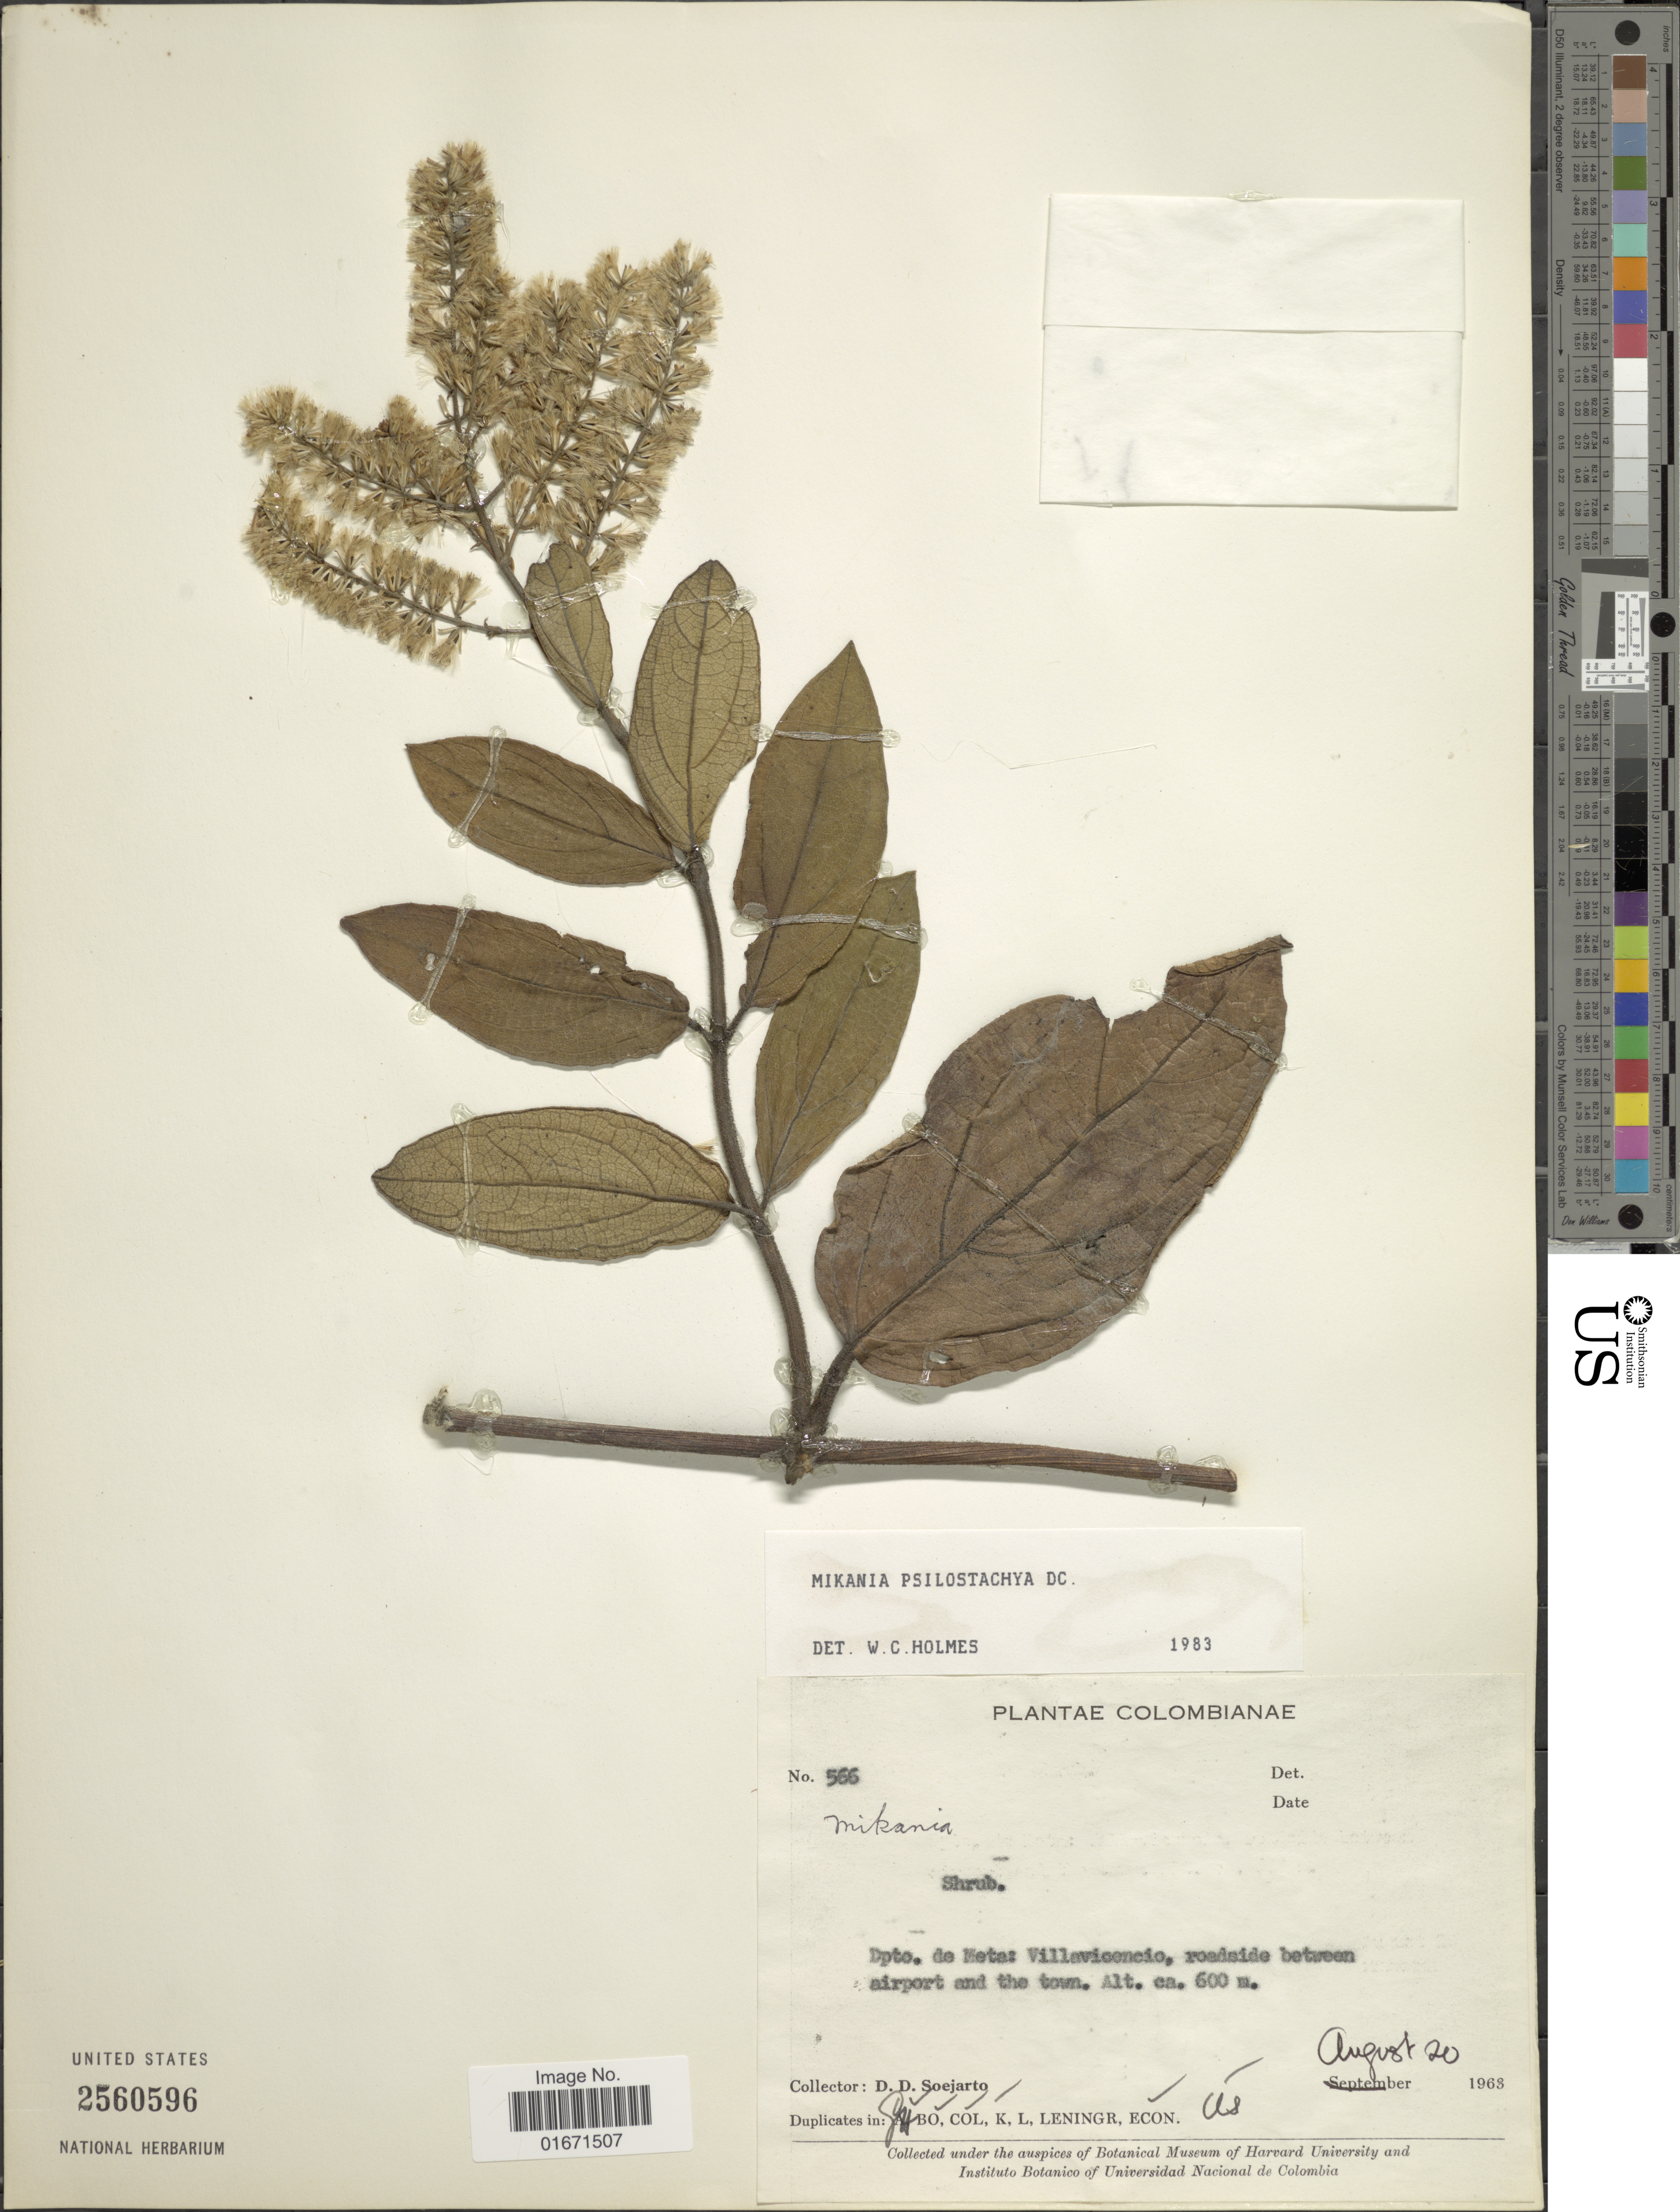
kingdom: Plantae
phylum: Tracheophyta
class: Magnoliopsida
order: Asterales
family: Asteraceae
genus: Mikania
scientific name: Mikania psilostachya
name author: DC.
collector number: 566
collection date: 1963-08-20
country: Colombia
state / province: Meta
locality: Dpto. de Meta: Villavicencio, roadside between aiport and the town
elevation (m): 600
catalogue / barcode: US 2560596